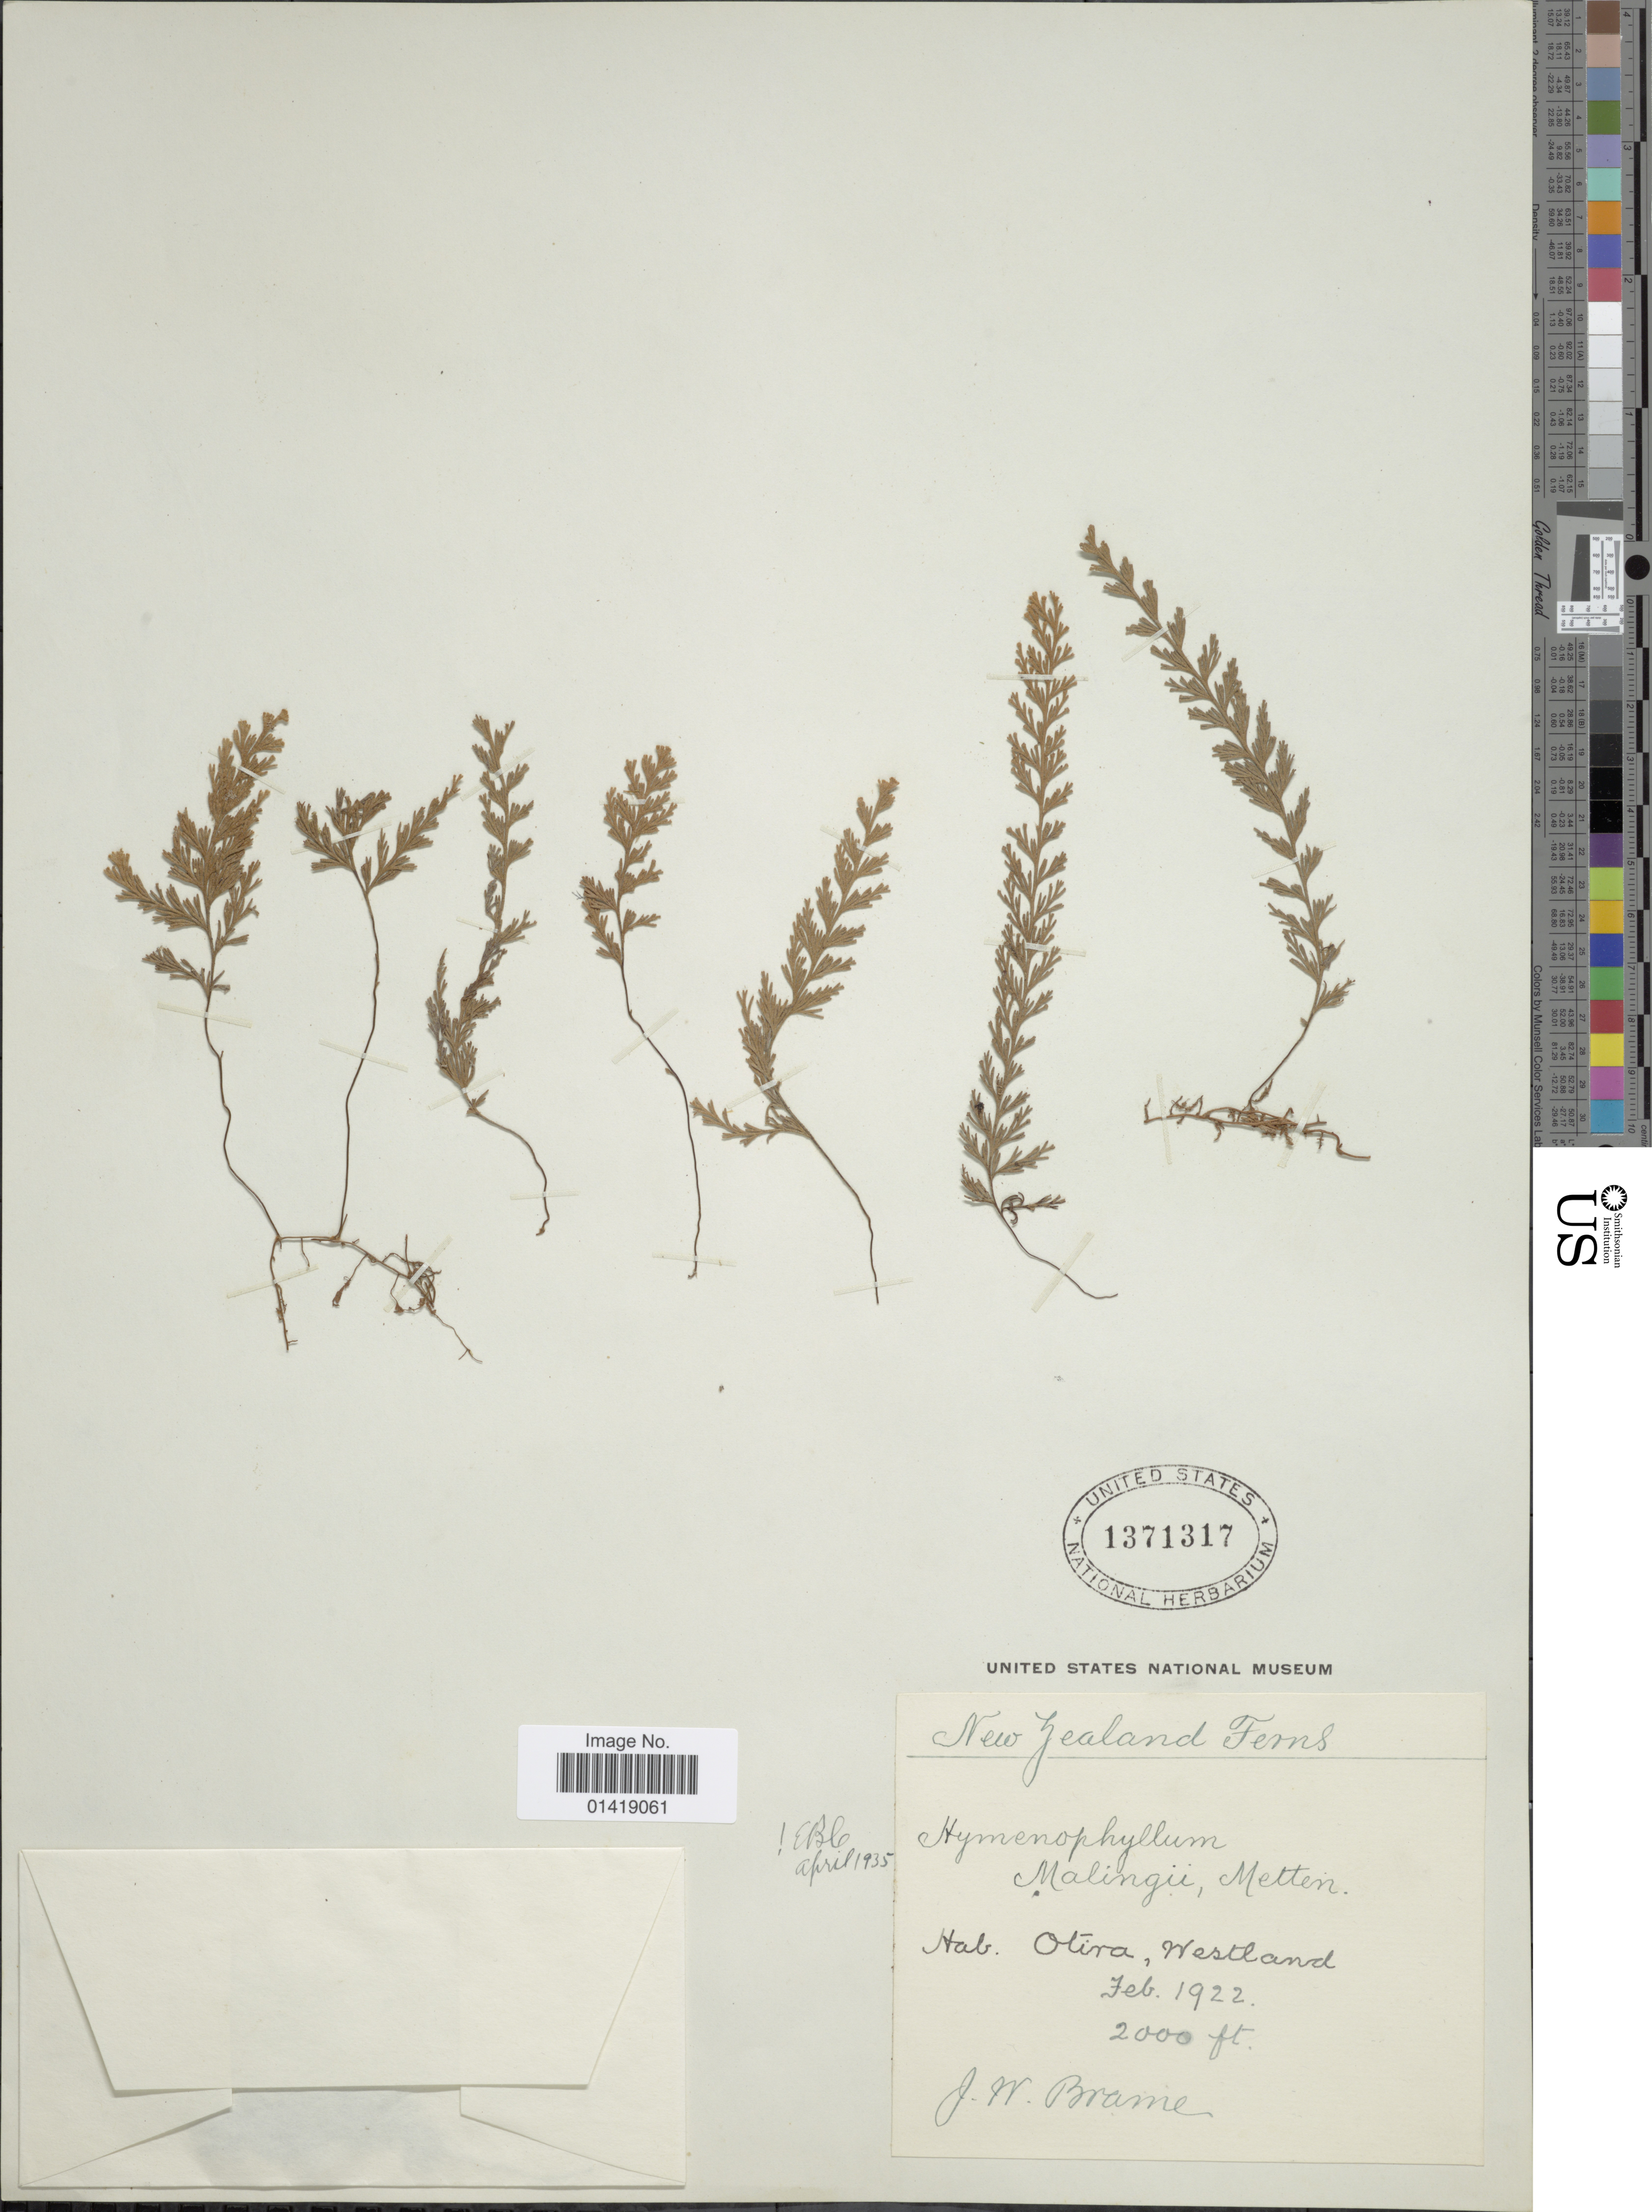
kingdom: Plantae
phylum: Tracheophyta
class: Polypodiopsida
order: Hymenophyllales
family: Hymenophyllaceae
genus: Hymenophyllum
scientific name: Hymenophyllum malingii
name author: (Hook.) Mett.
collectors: J. Brame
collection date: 1922-02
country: New Zealand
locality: New Zealand Ferns Olira Westland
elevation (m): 610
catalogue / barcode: US 1371317